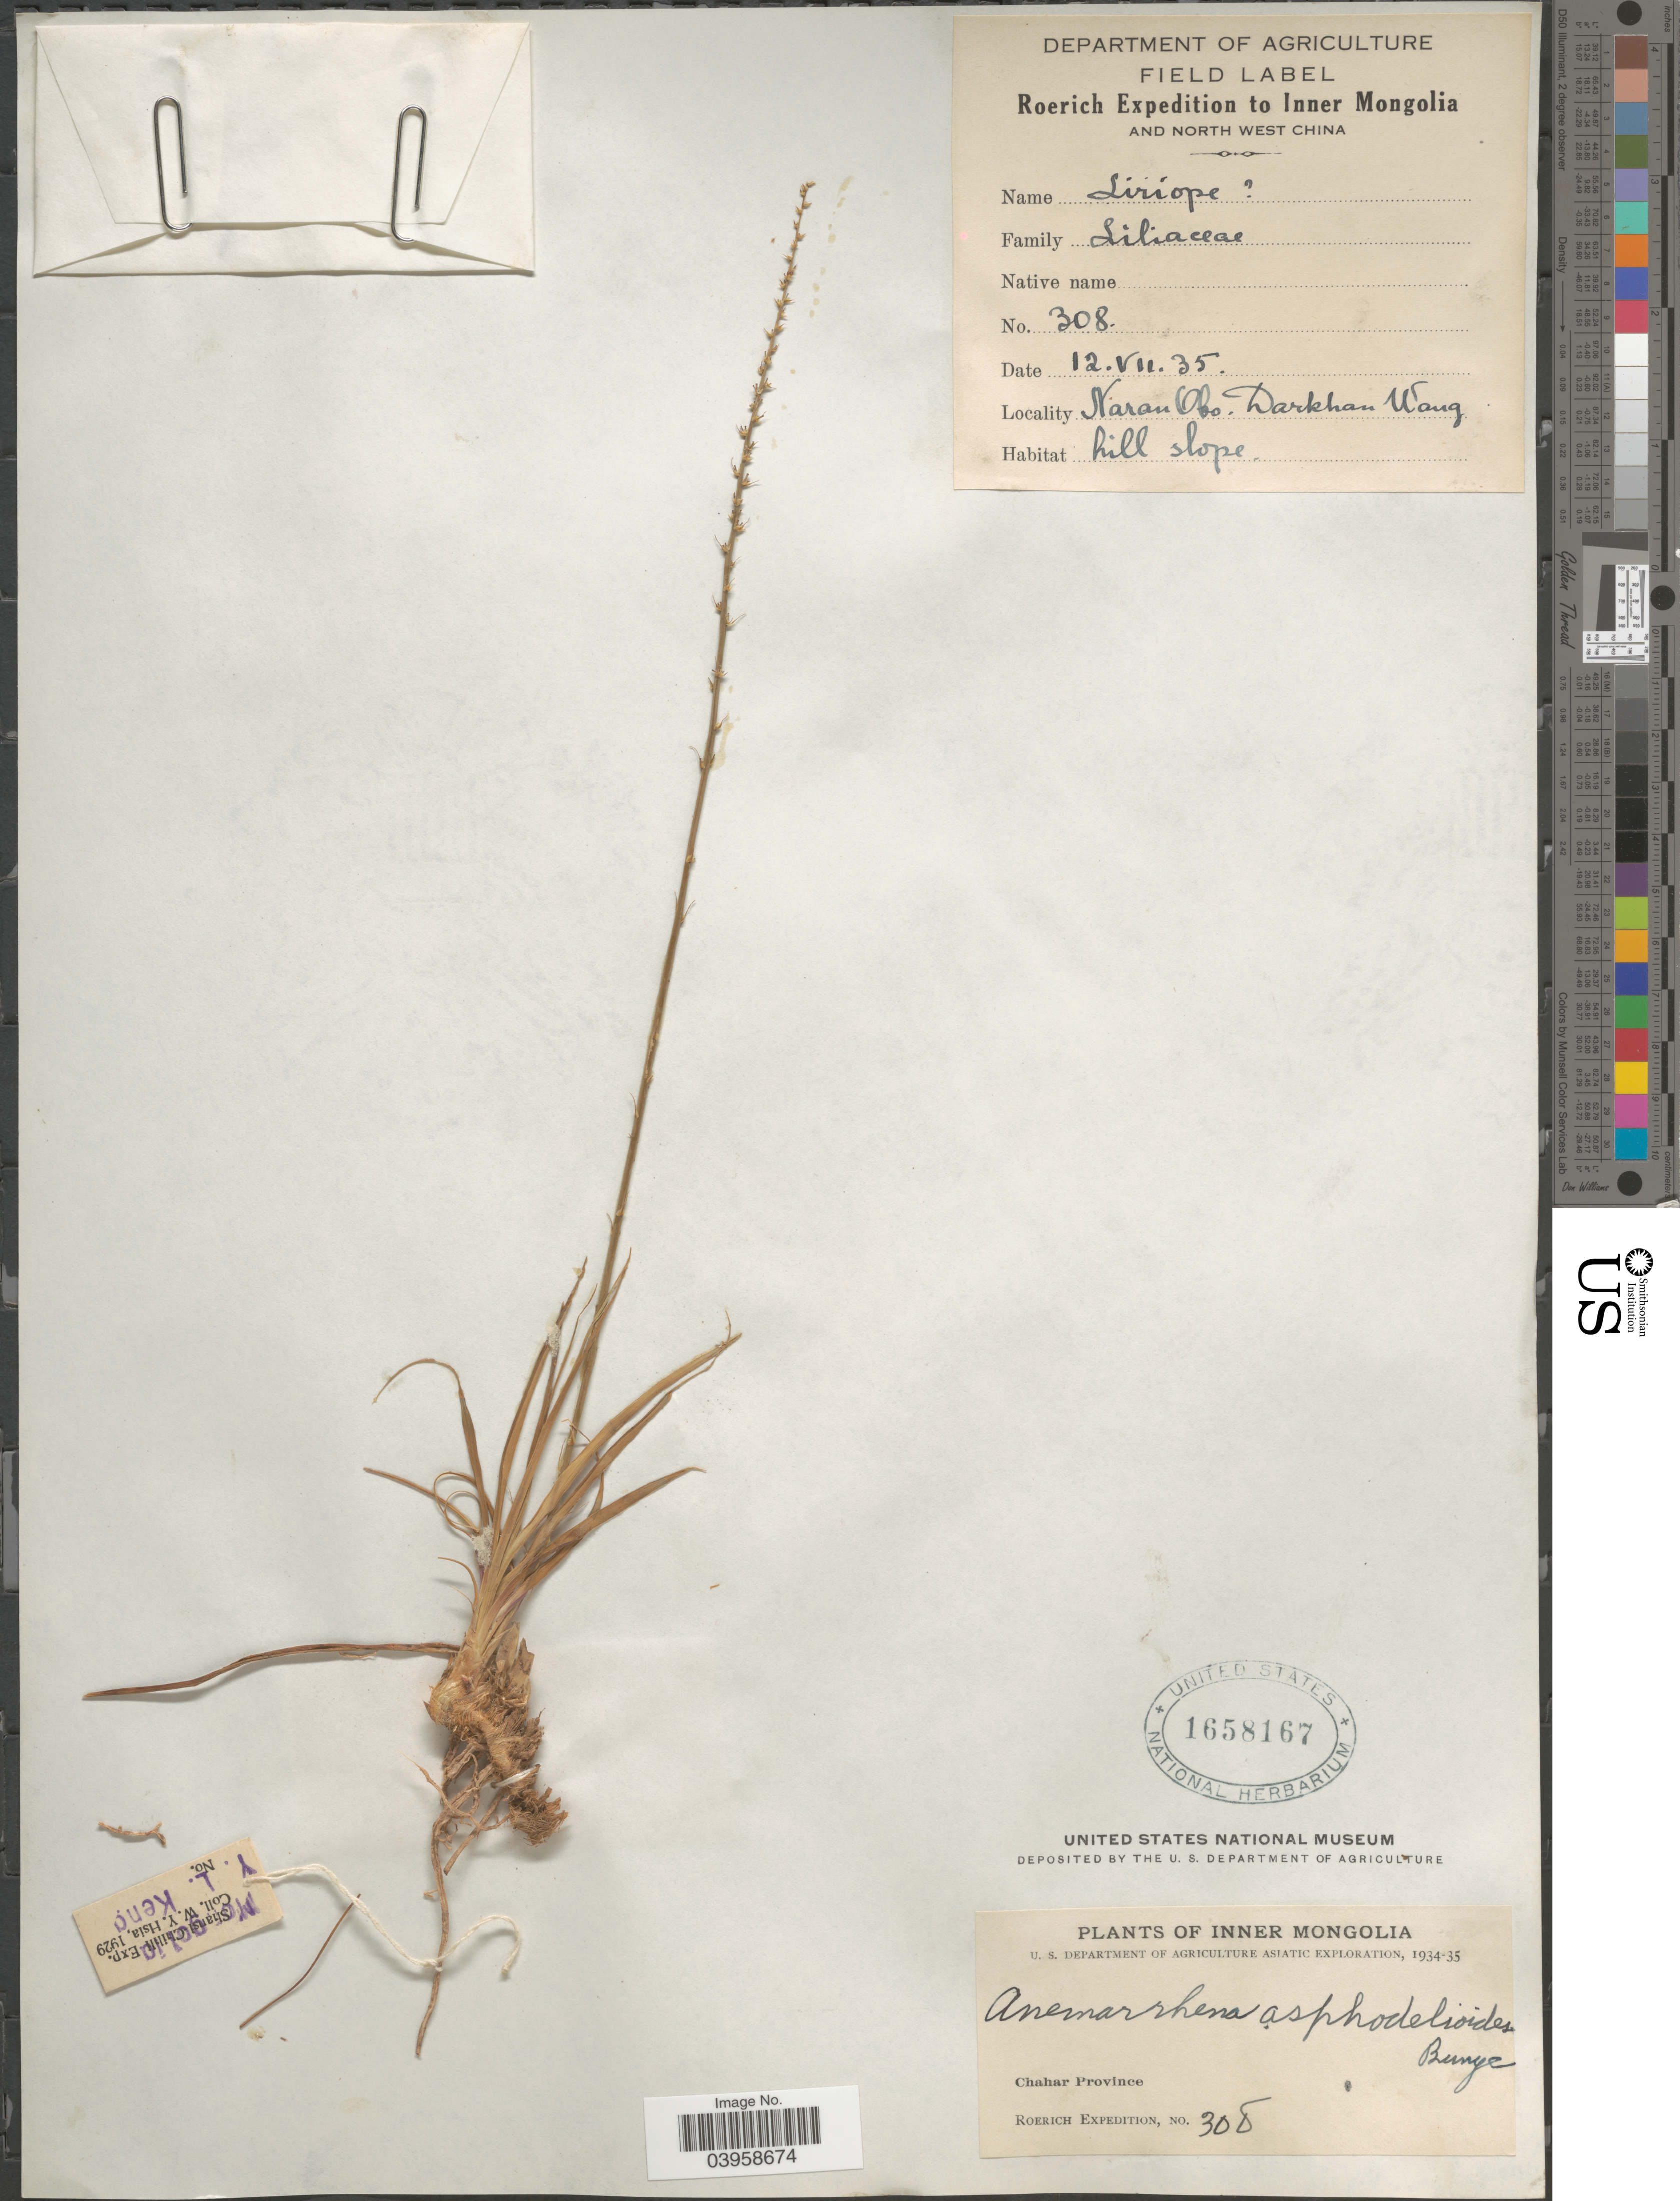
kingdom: Plantae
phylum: Tracheophyta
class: Liliopsida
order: Asparagales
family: Asparagaceae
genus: Anemarrhena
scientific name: Anemarrhena asphodeloides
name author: Bunge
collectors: Roerich Expedition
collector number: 308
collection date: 1935-07-12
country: China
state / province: Nei Monggol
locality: Inner Mongolia. Chahar Province. Inner Mongolia and North West China. Naran Obo. Darkhan Wang.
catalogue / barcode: US 1658167